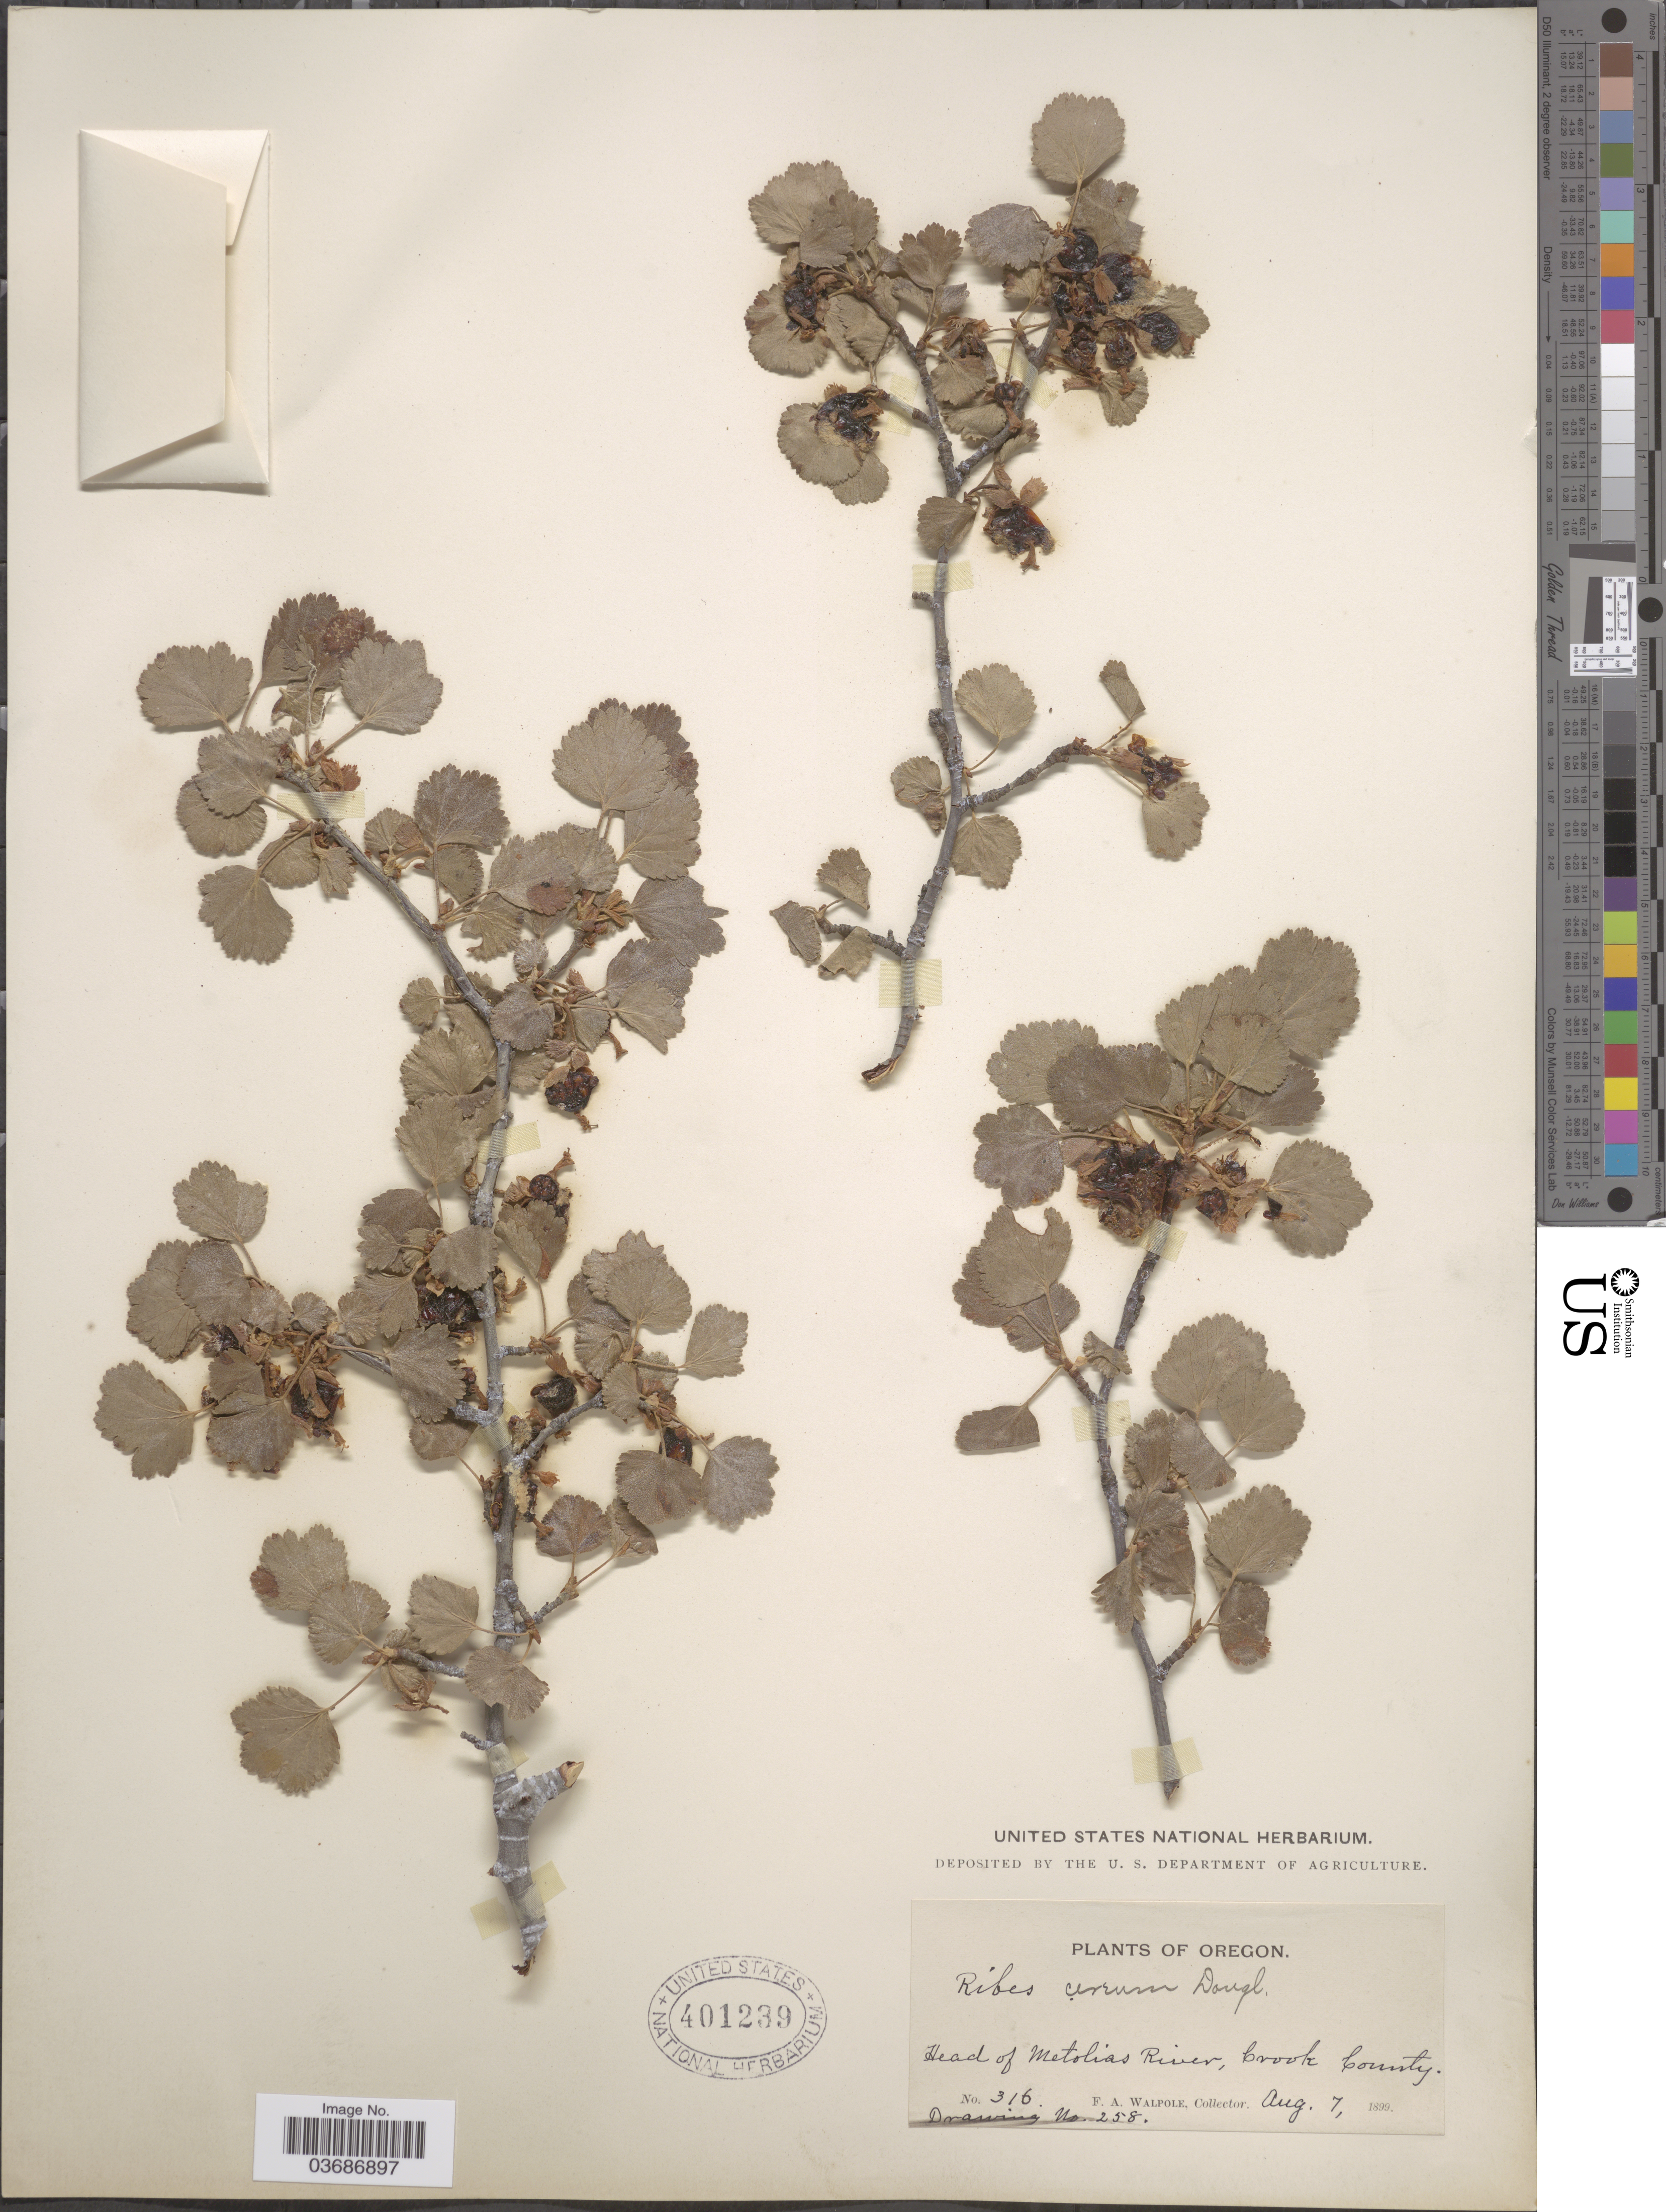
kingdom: Plantae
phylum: Tracheophyta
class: Magnoliopsida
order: Saxifragales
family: Grossulariaceae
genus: Ribes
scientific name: Ribes cereum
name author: Douglas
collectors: F. Walpole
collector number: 316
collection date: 1899-08-07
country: United States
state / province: Oregon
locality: Head of Metolius River, Crook County.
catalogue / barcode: US 401239